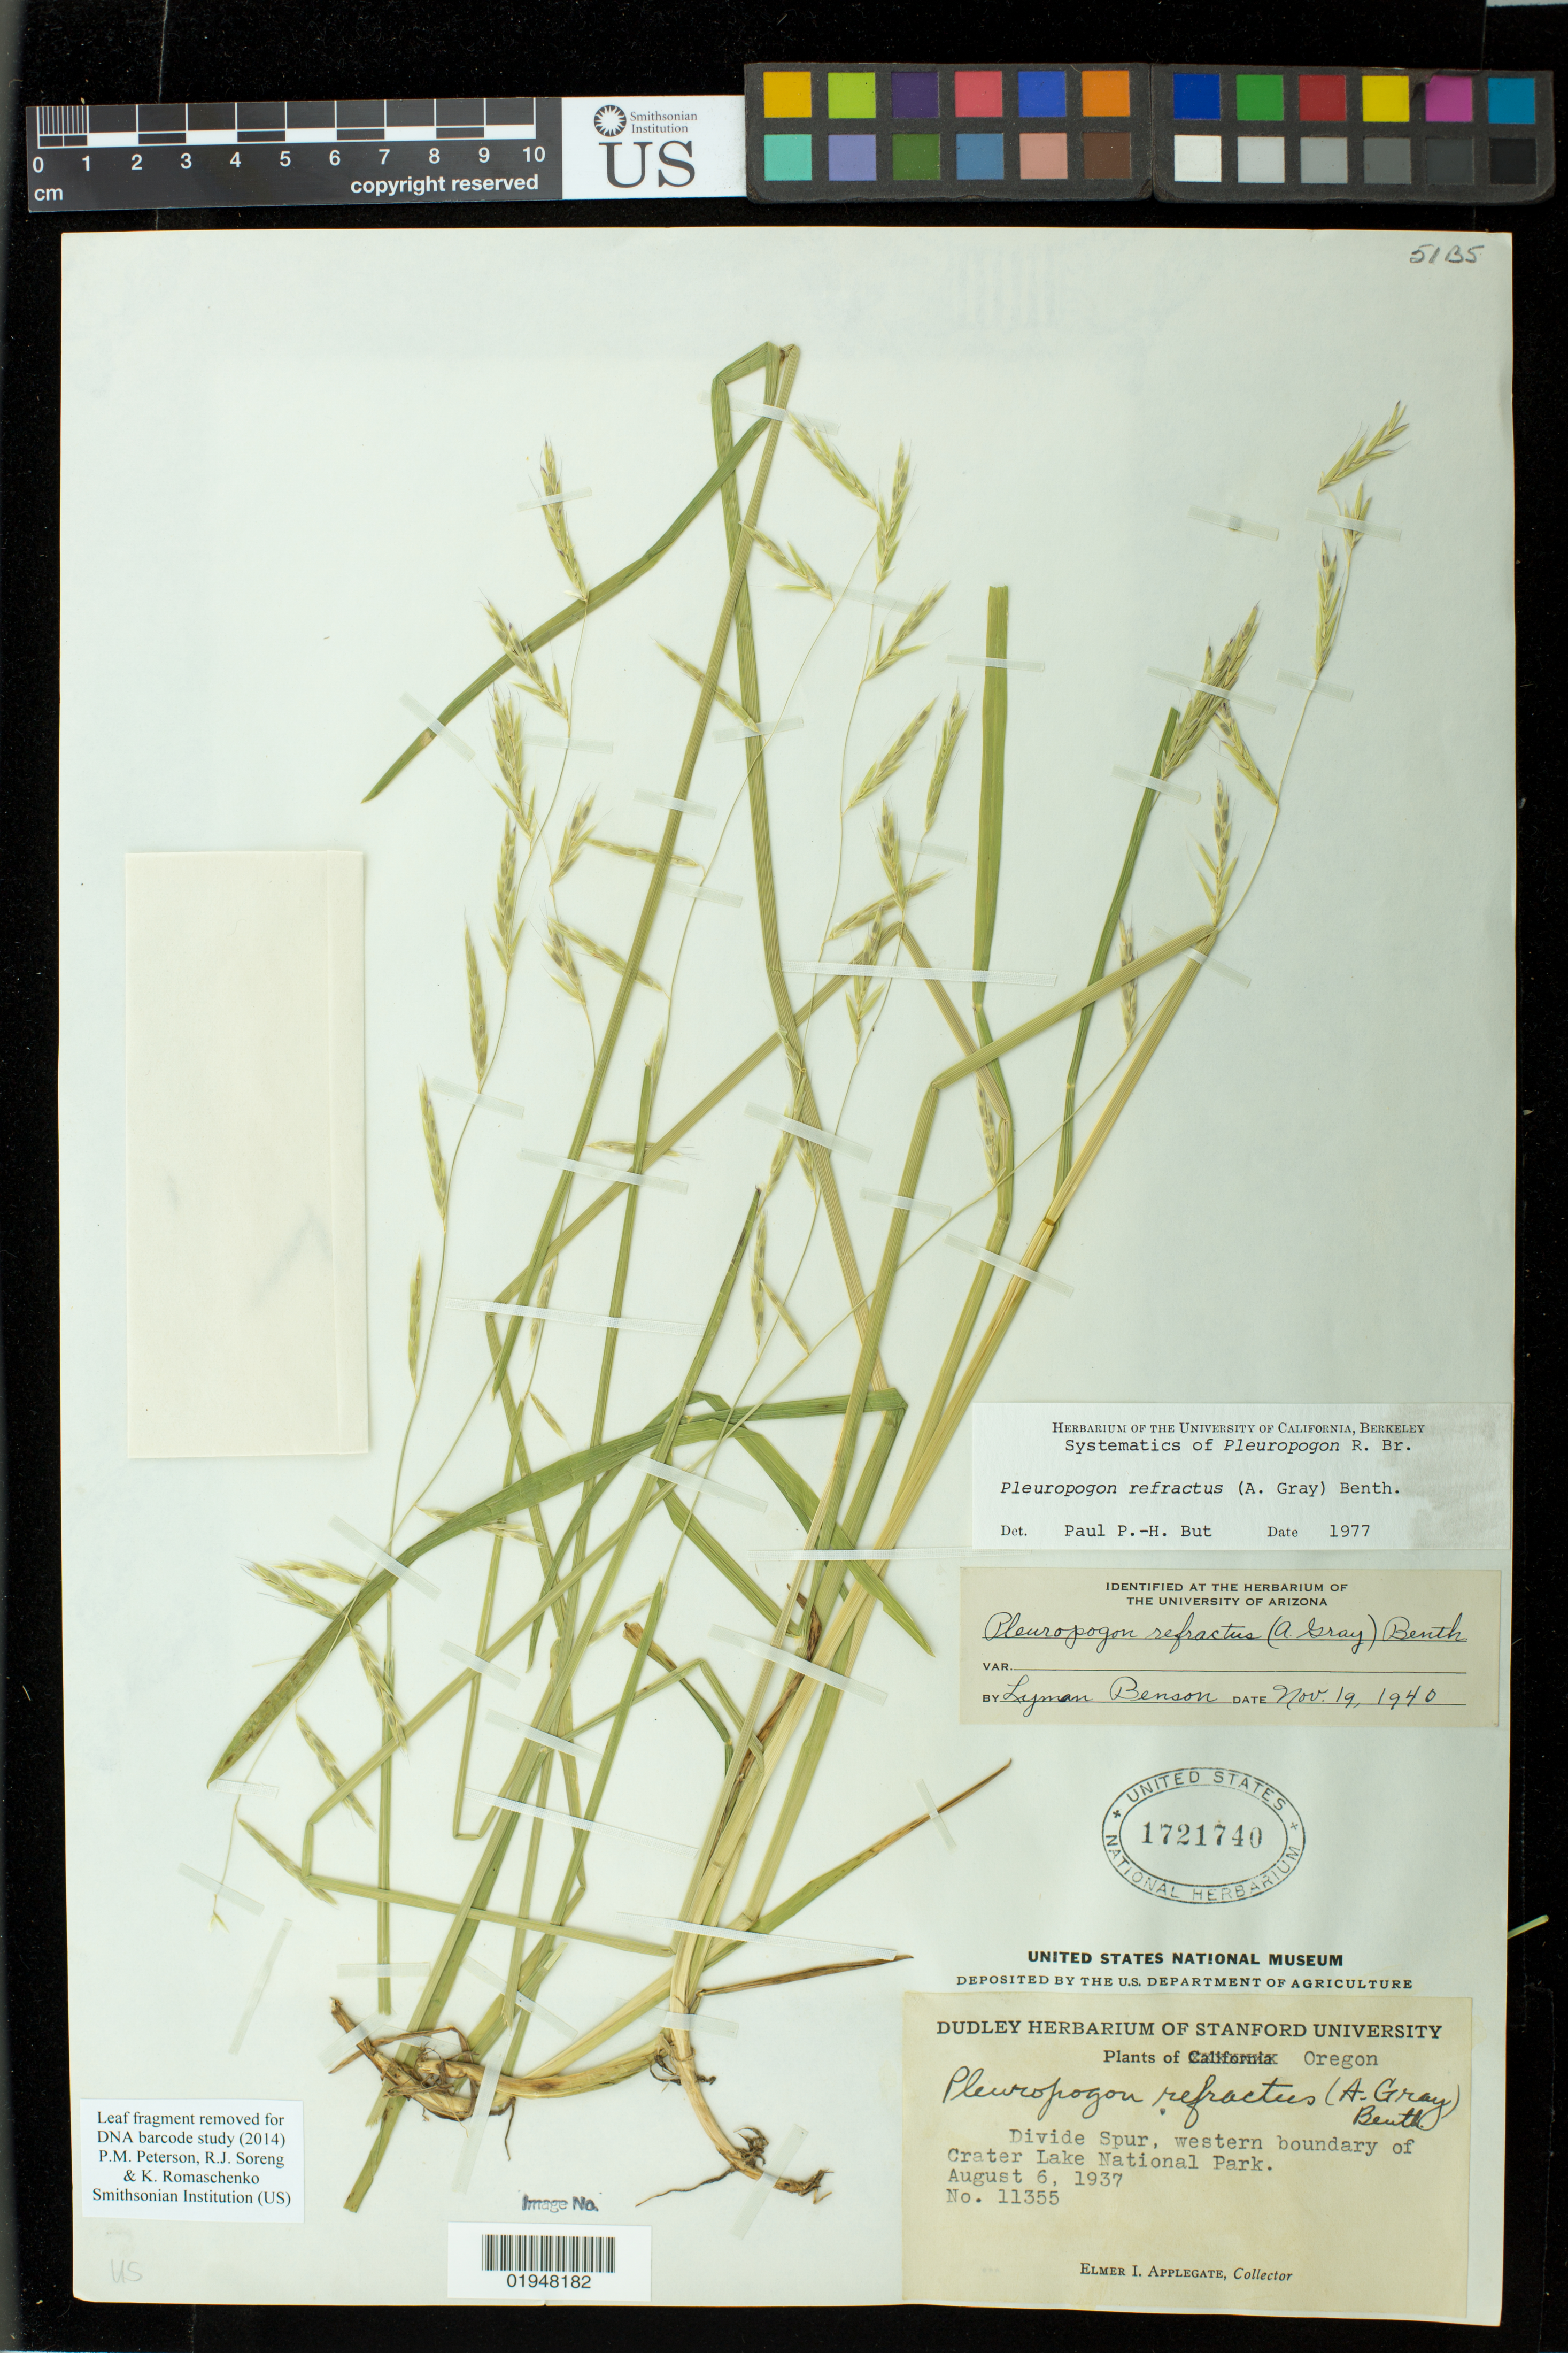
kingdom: Plantae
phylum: Tracheophyta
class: Liliopsida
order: Poales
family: Poaceae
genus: Pleuropogon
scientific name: Pleuropogon refractus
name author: (A. Gray) Benth.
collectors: E. I. Applegate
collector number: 11355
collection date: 1937-08-06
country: United States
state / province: Oregon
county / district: Klamath County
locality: Divide Spur, western boundary of Crater Lake National Park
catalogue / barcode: US 1721740